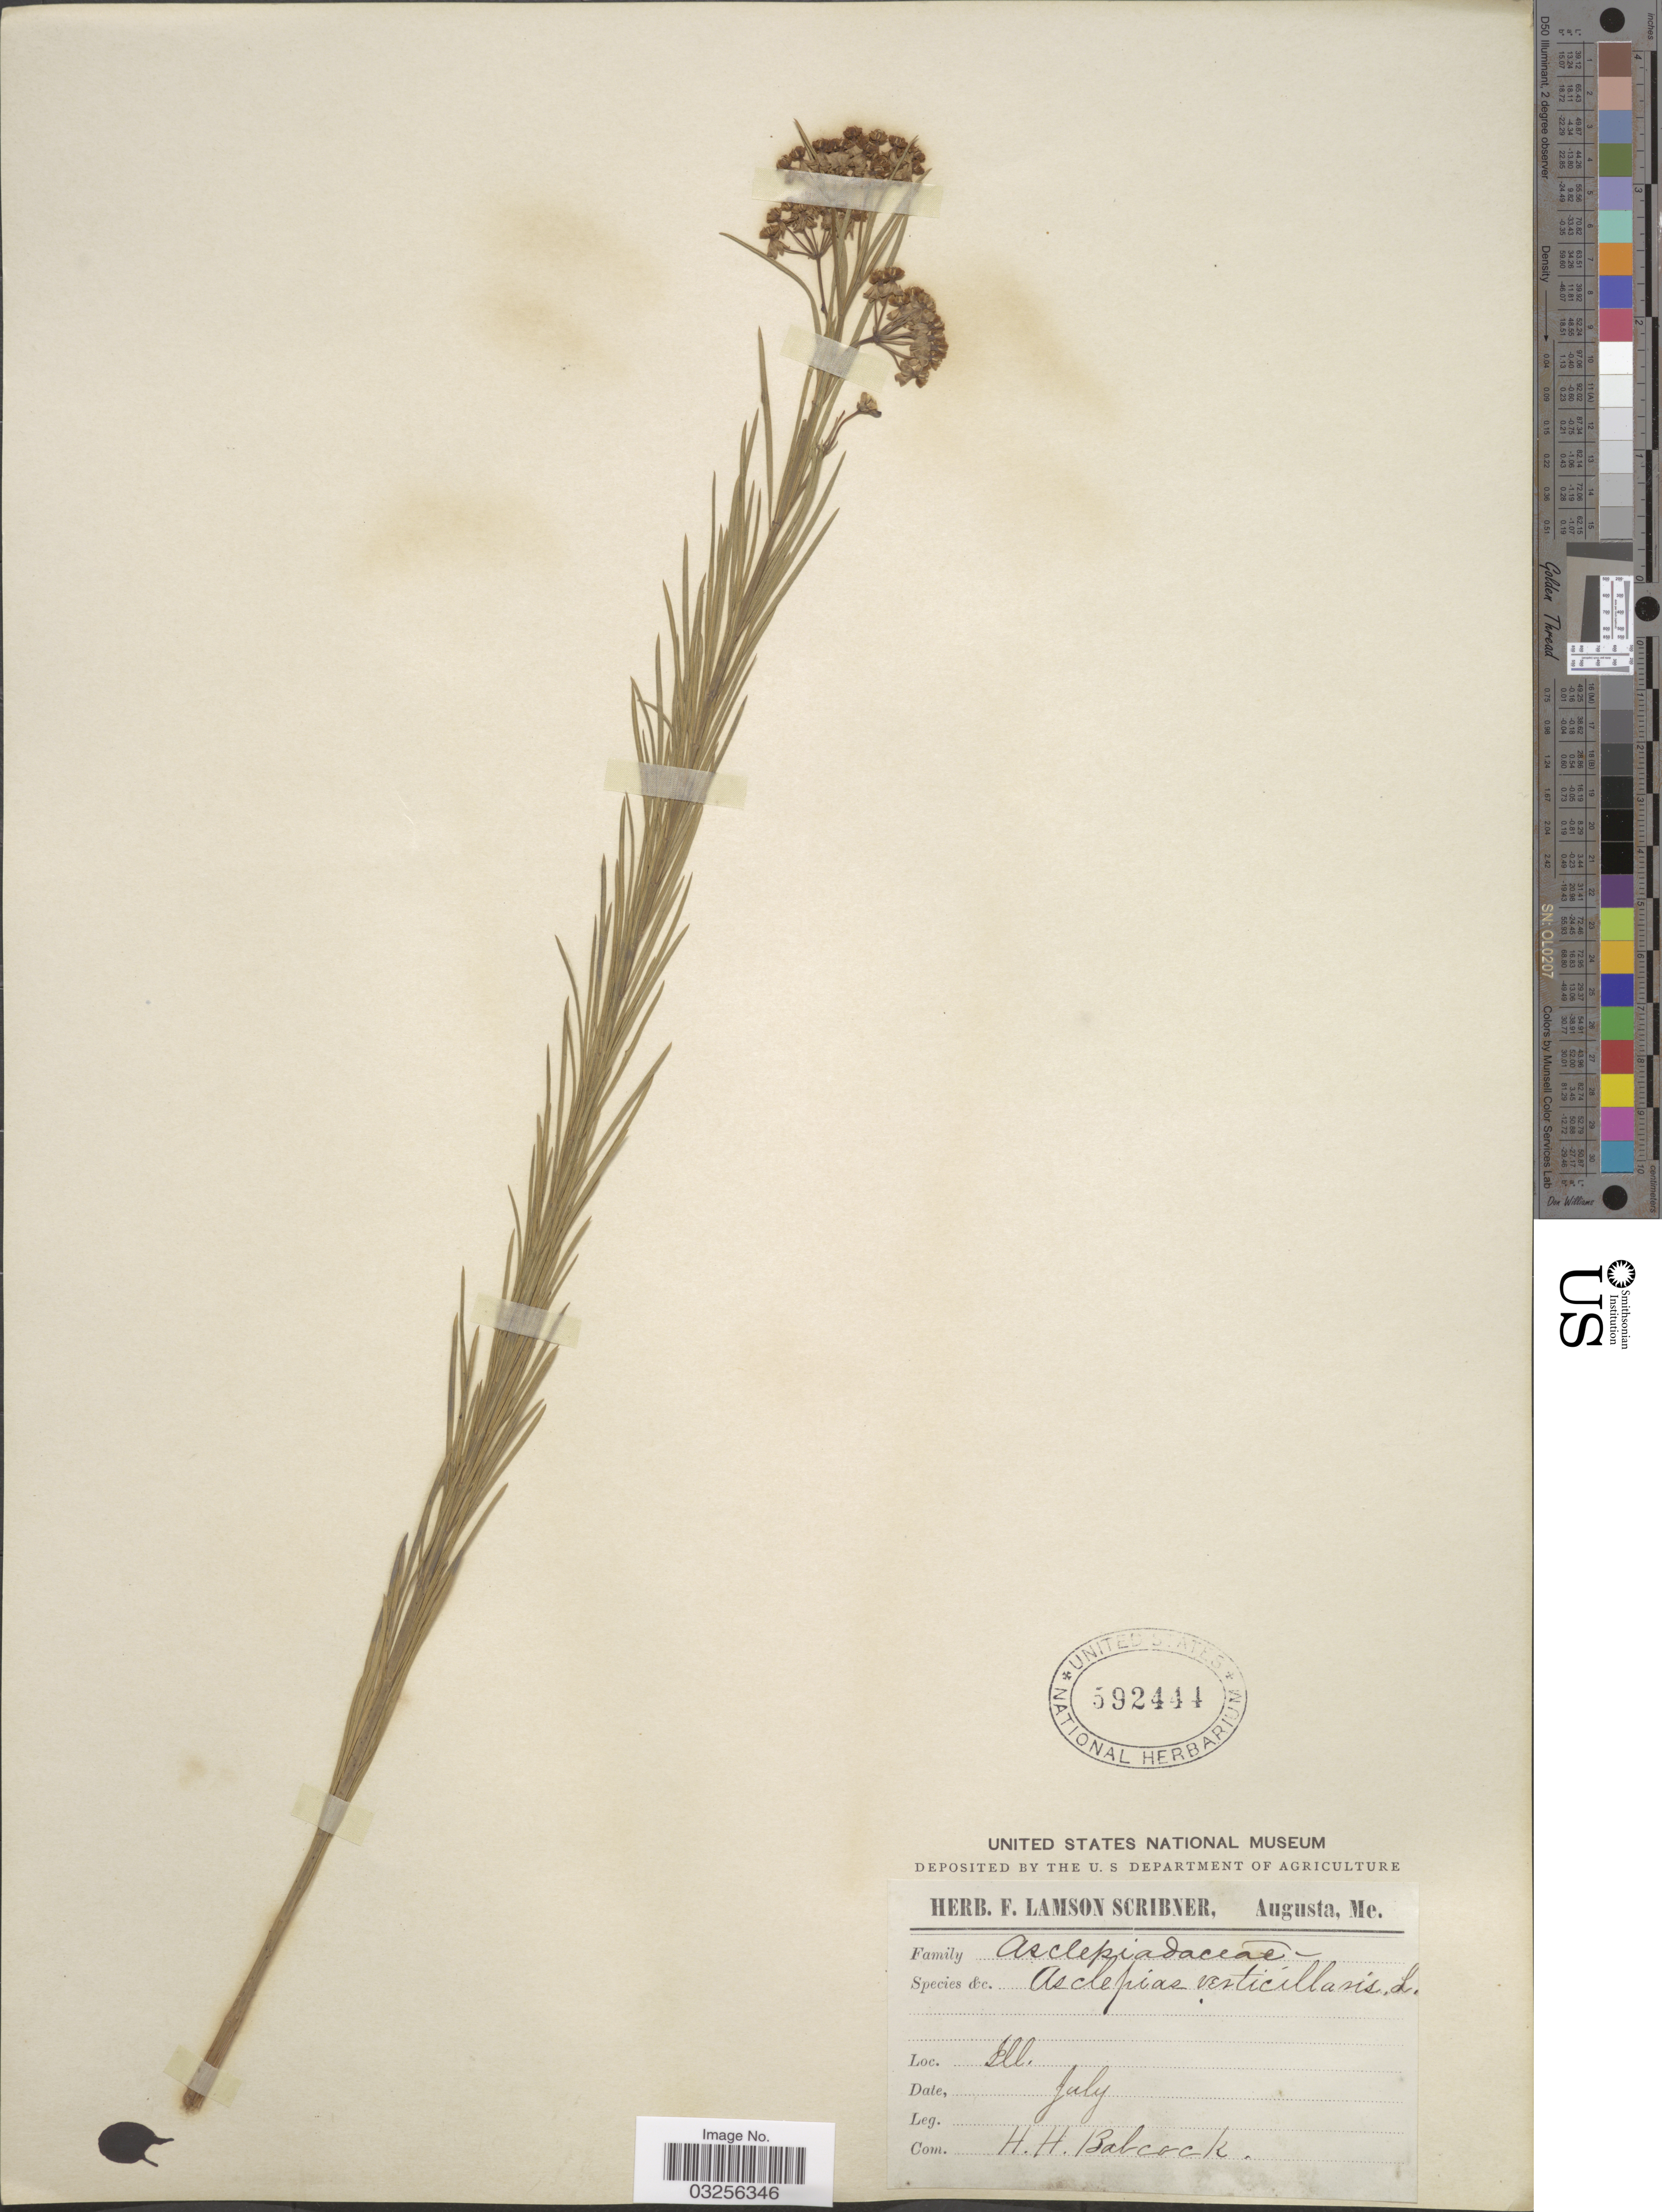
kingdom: Plantae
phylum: Tracheophyta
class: Magnoliopsida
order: Gentianales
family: Apocynaceae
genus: Asclepias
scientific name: Asclepias verticillata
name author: L.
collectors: H. Babcock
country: United States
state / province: Illinois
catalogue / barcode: US 592444